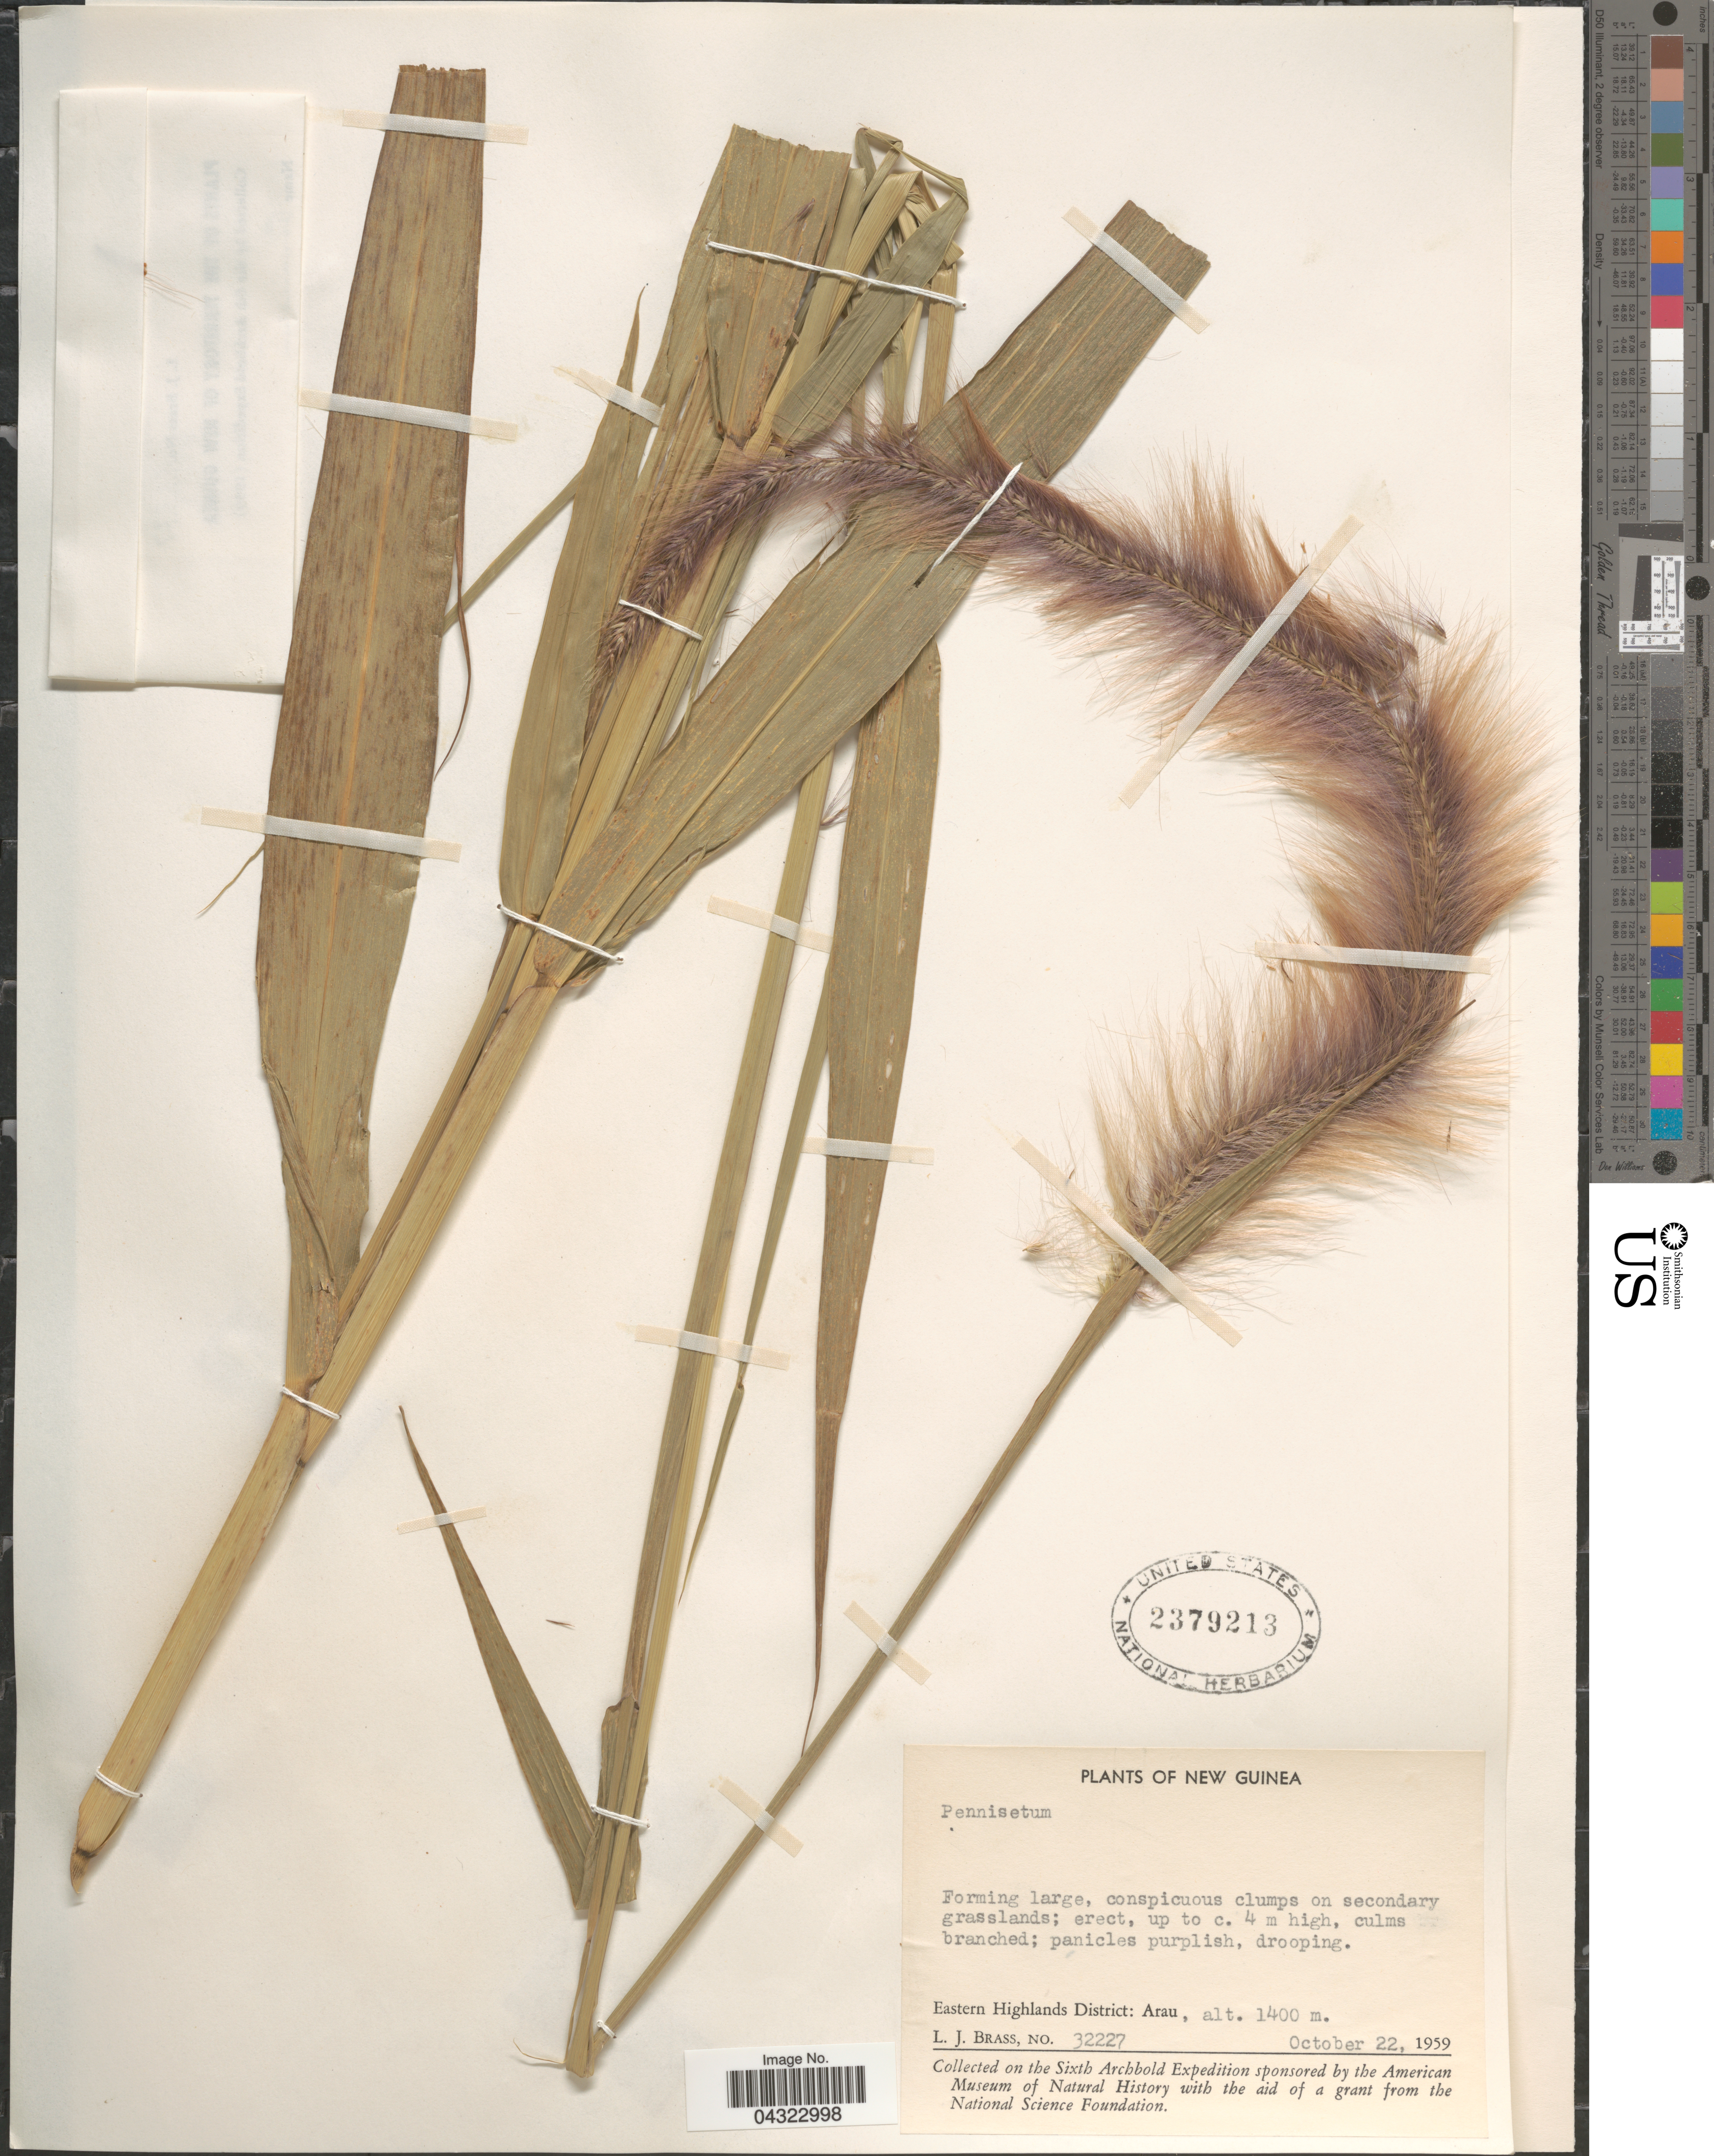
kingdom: Plantae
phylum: Tracheophyta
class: Liliopsida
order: Poales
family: Poaceae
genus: Cenchrus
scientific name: Cenchrus sp.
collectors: L. J. Brass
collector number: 32227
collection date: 1959-10-22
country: Papua New Guinea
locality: New Guinea. Eastern Highlands District: Arau. The Sixth Archbold Expedition.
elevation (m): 1400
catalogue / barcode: US 2379213